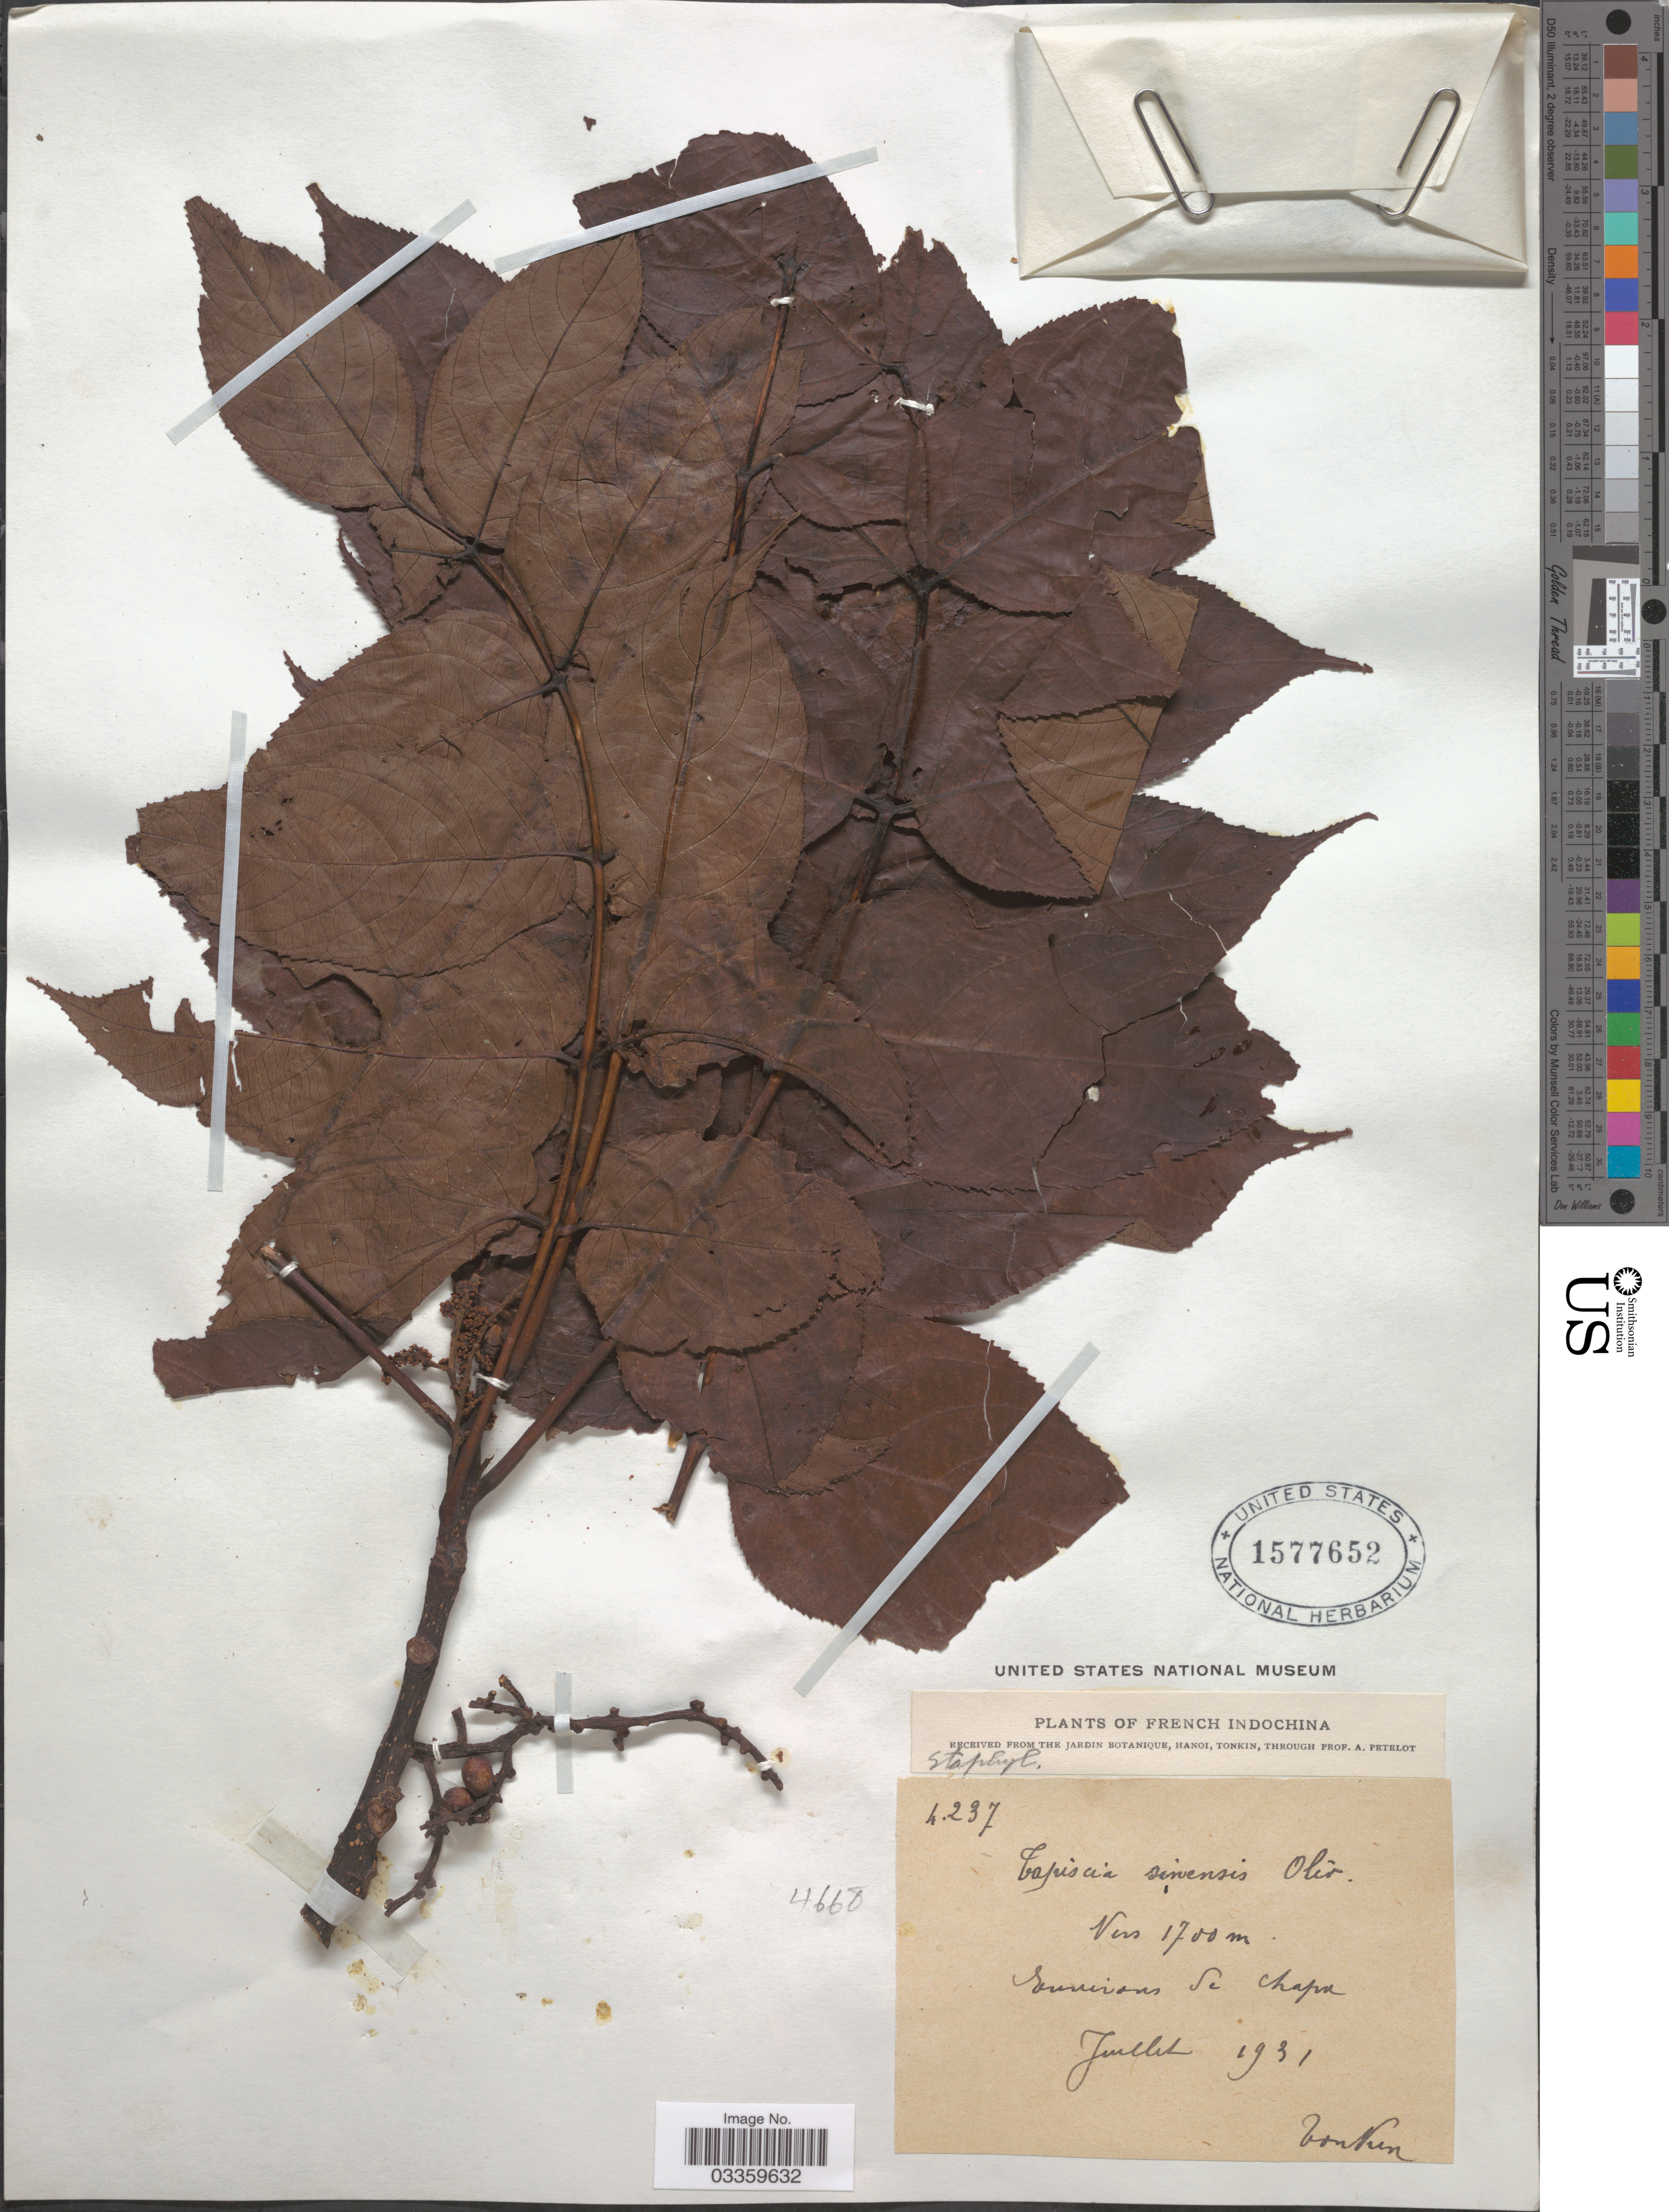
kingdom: Plantae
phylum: Tracheophyta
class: Magnoliopsida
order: Huerteales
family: Tapisciaceae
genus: Tapiscia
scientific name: Tapiscia sinensis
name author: Oliv.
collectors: P. A. Pételot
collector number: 4237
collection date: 1931-07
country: Vietnam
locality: French IndoChina, Environs de Chapa.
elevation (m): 1700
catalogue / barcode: US 1577652